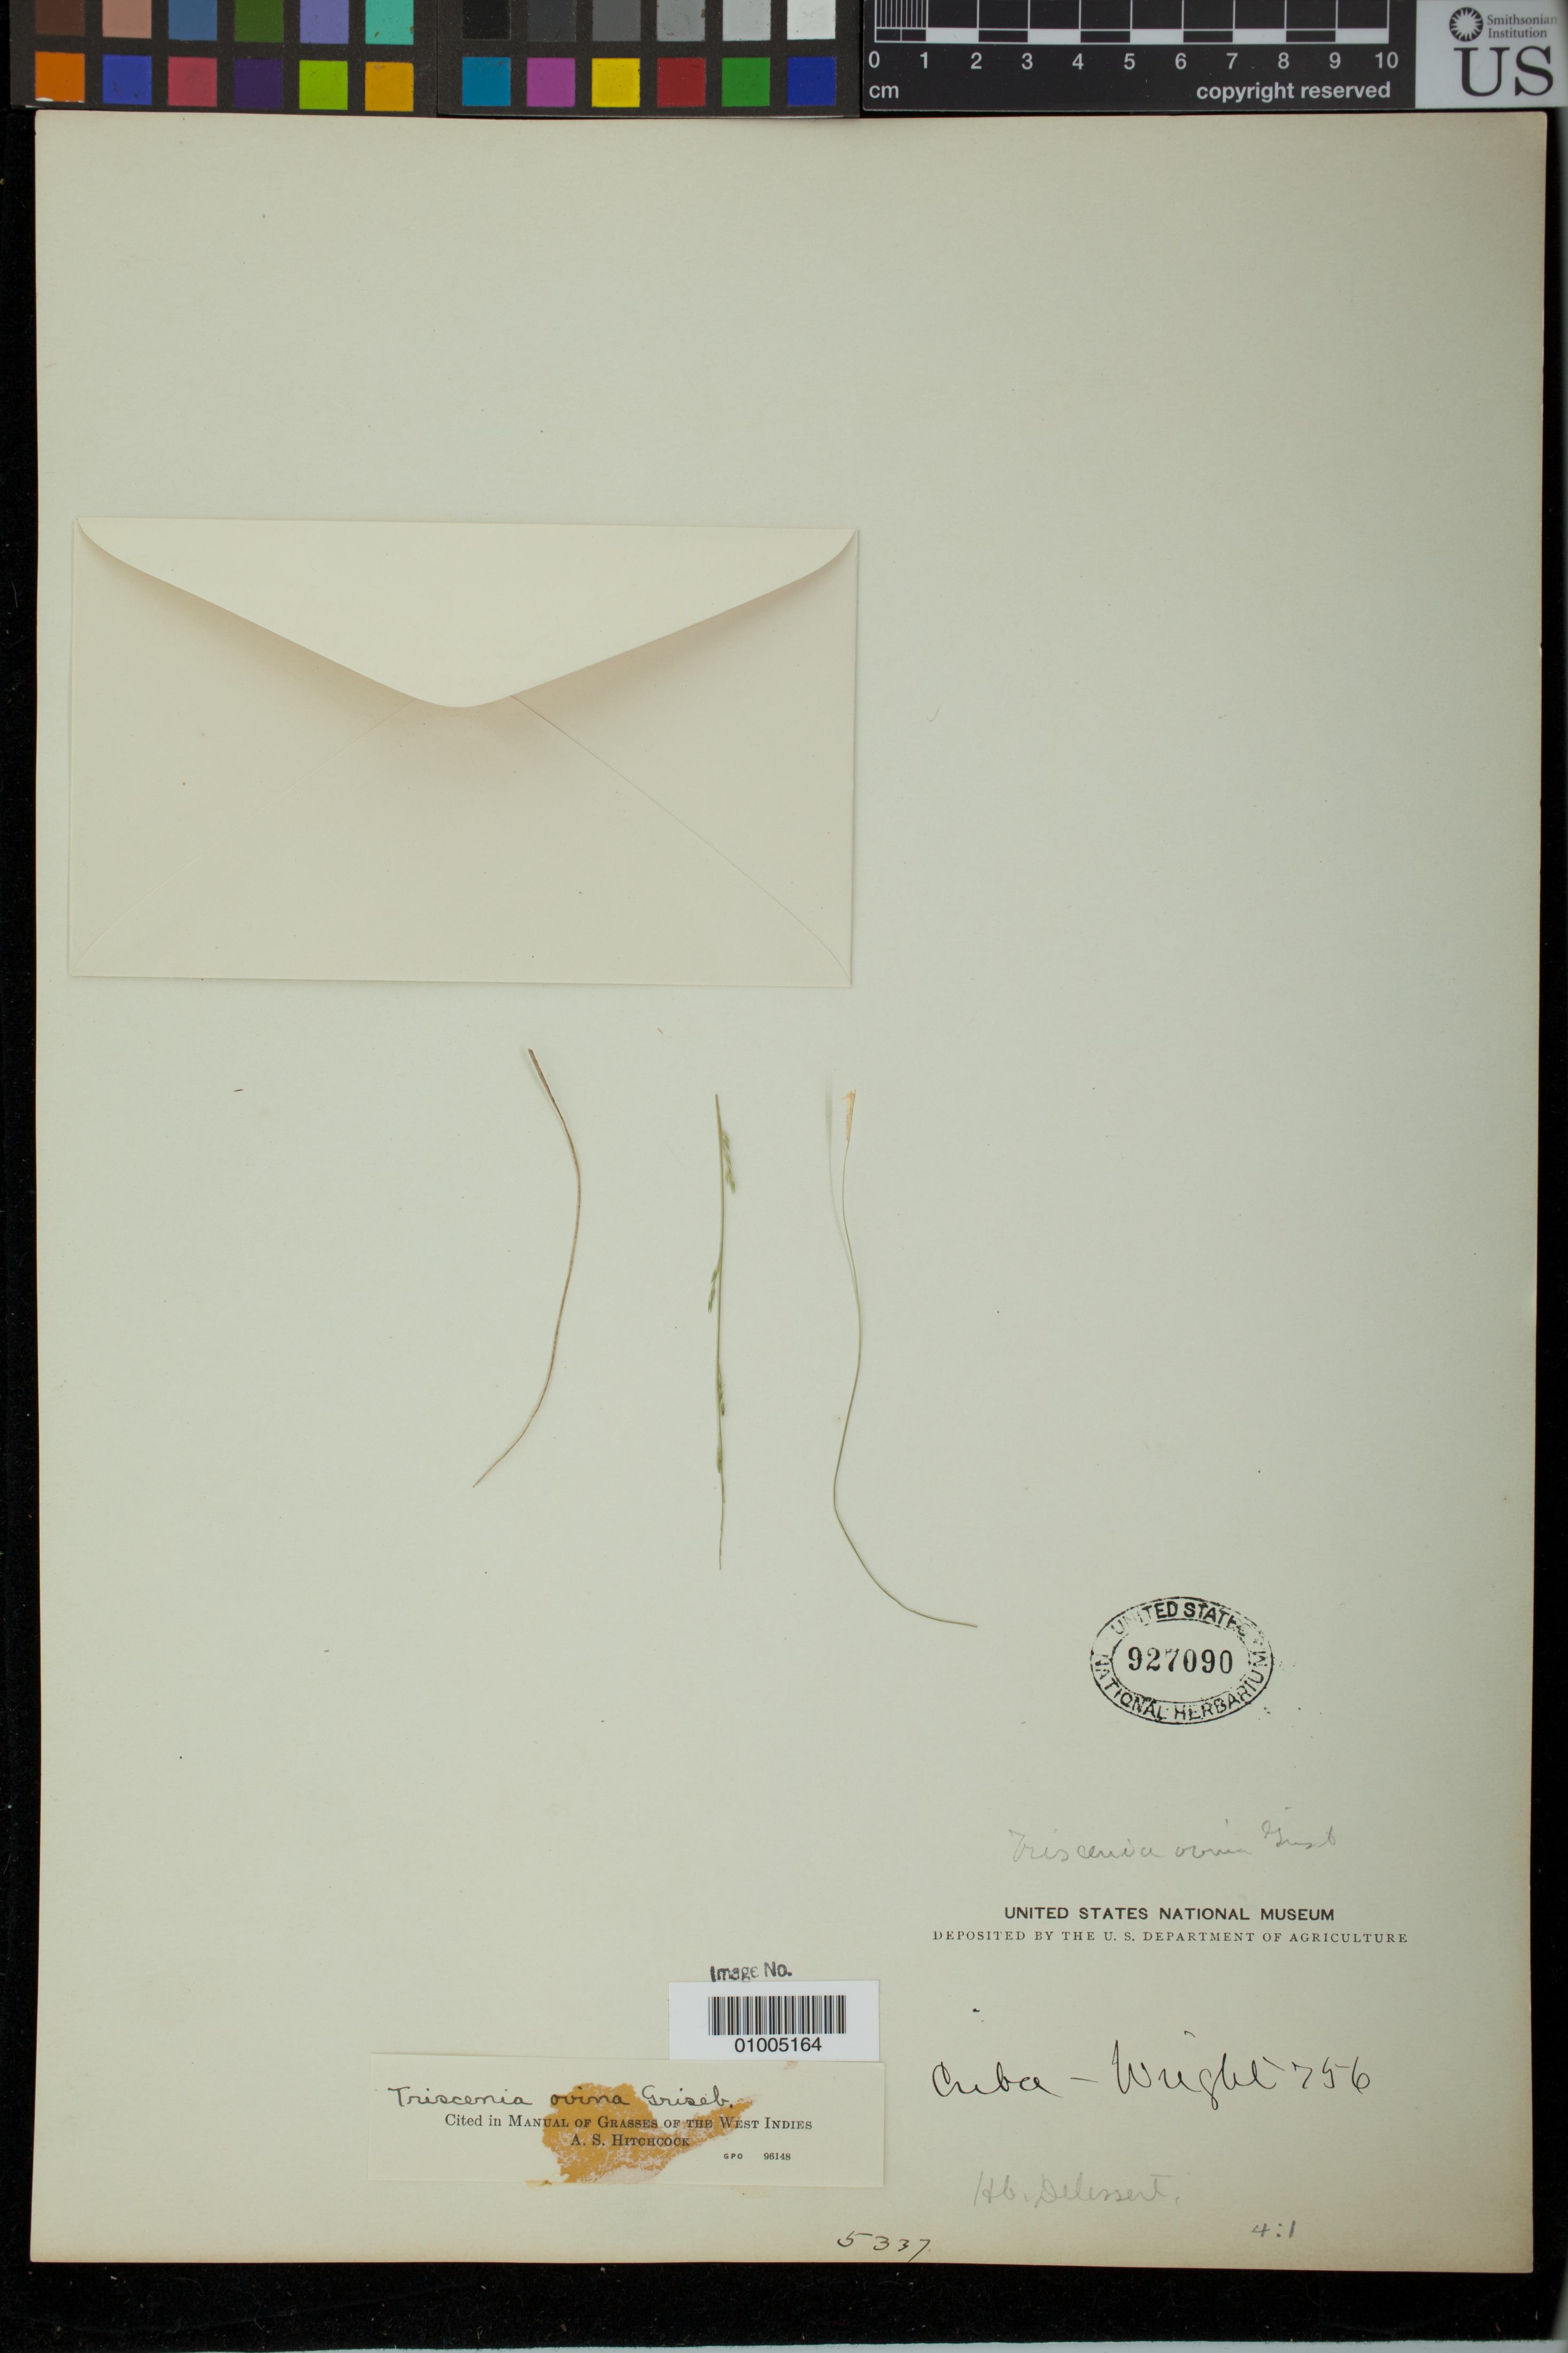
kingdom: Plantae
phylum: Tracheophyta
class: Liliopsida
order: Poales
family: Poaceae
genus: Triscenia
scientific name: Triscenia ovina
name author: Griseb.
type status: Type Collection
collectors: C. Wright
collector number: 756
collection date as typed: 1800 to 1899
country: Cuba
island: Cuba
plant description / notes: Fragmentary material of type specimen ex herb. Delessert.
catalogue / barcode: US 927090